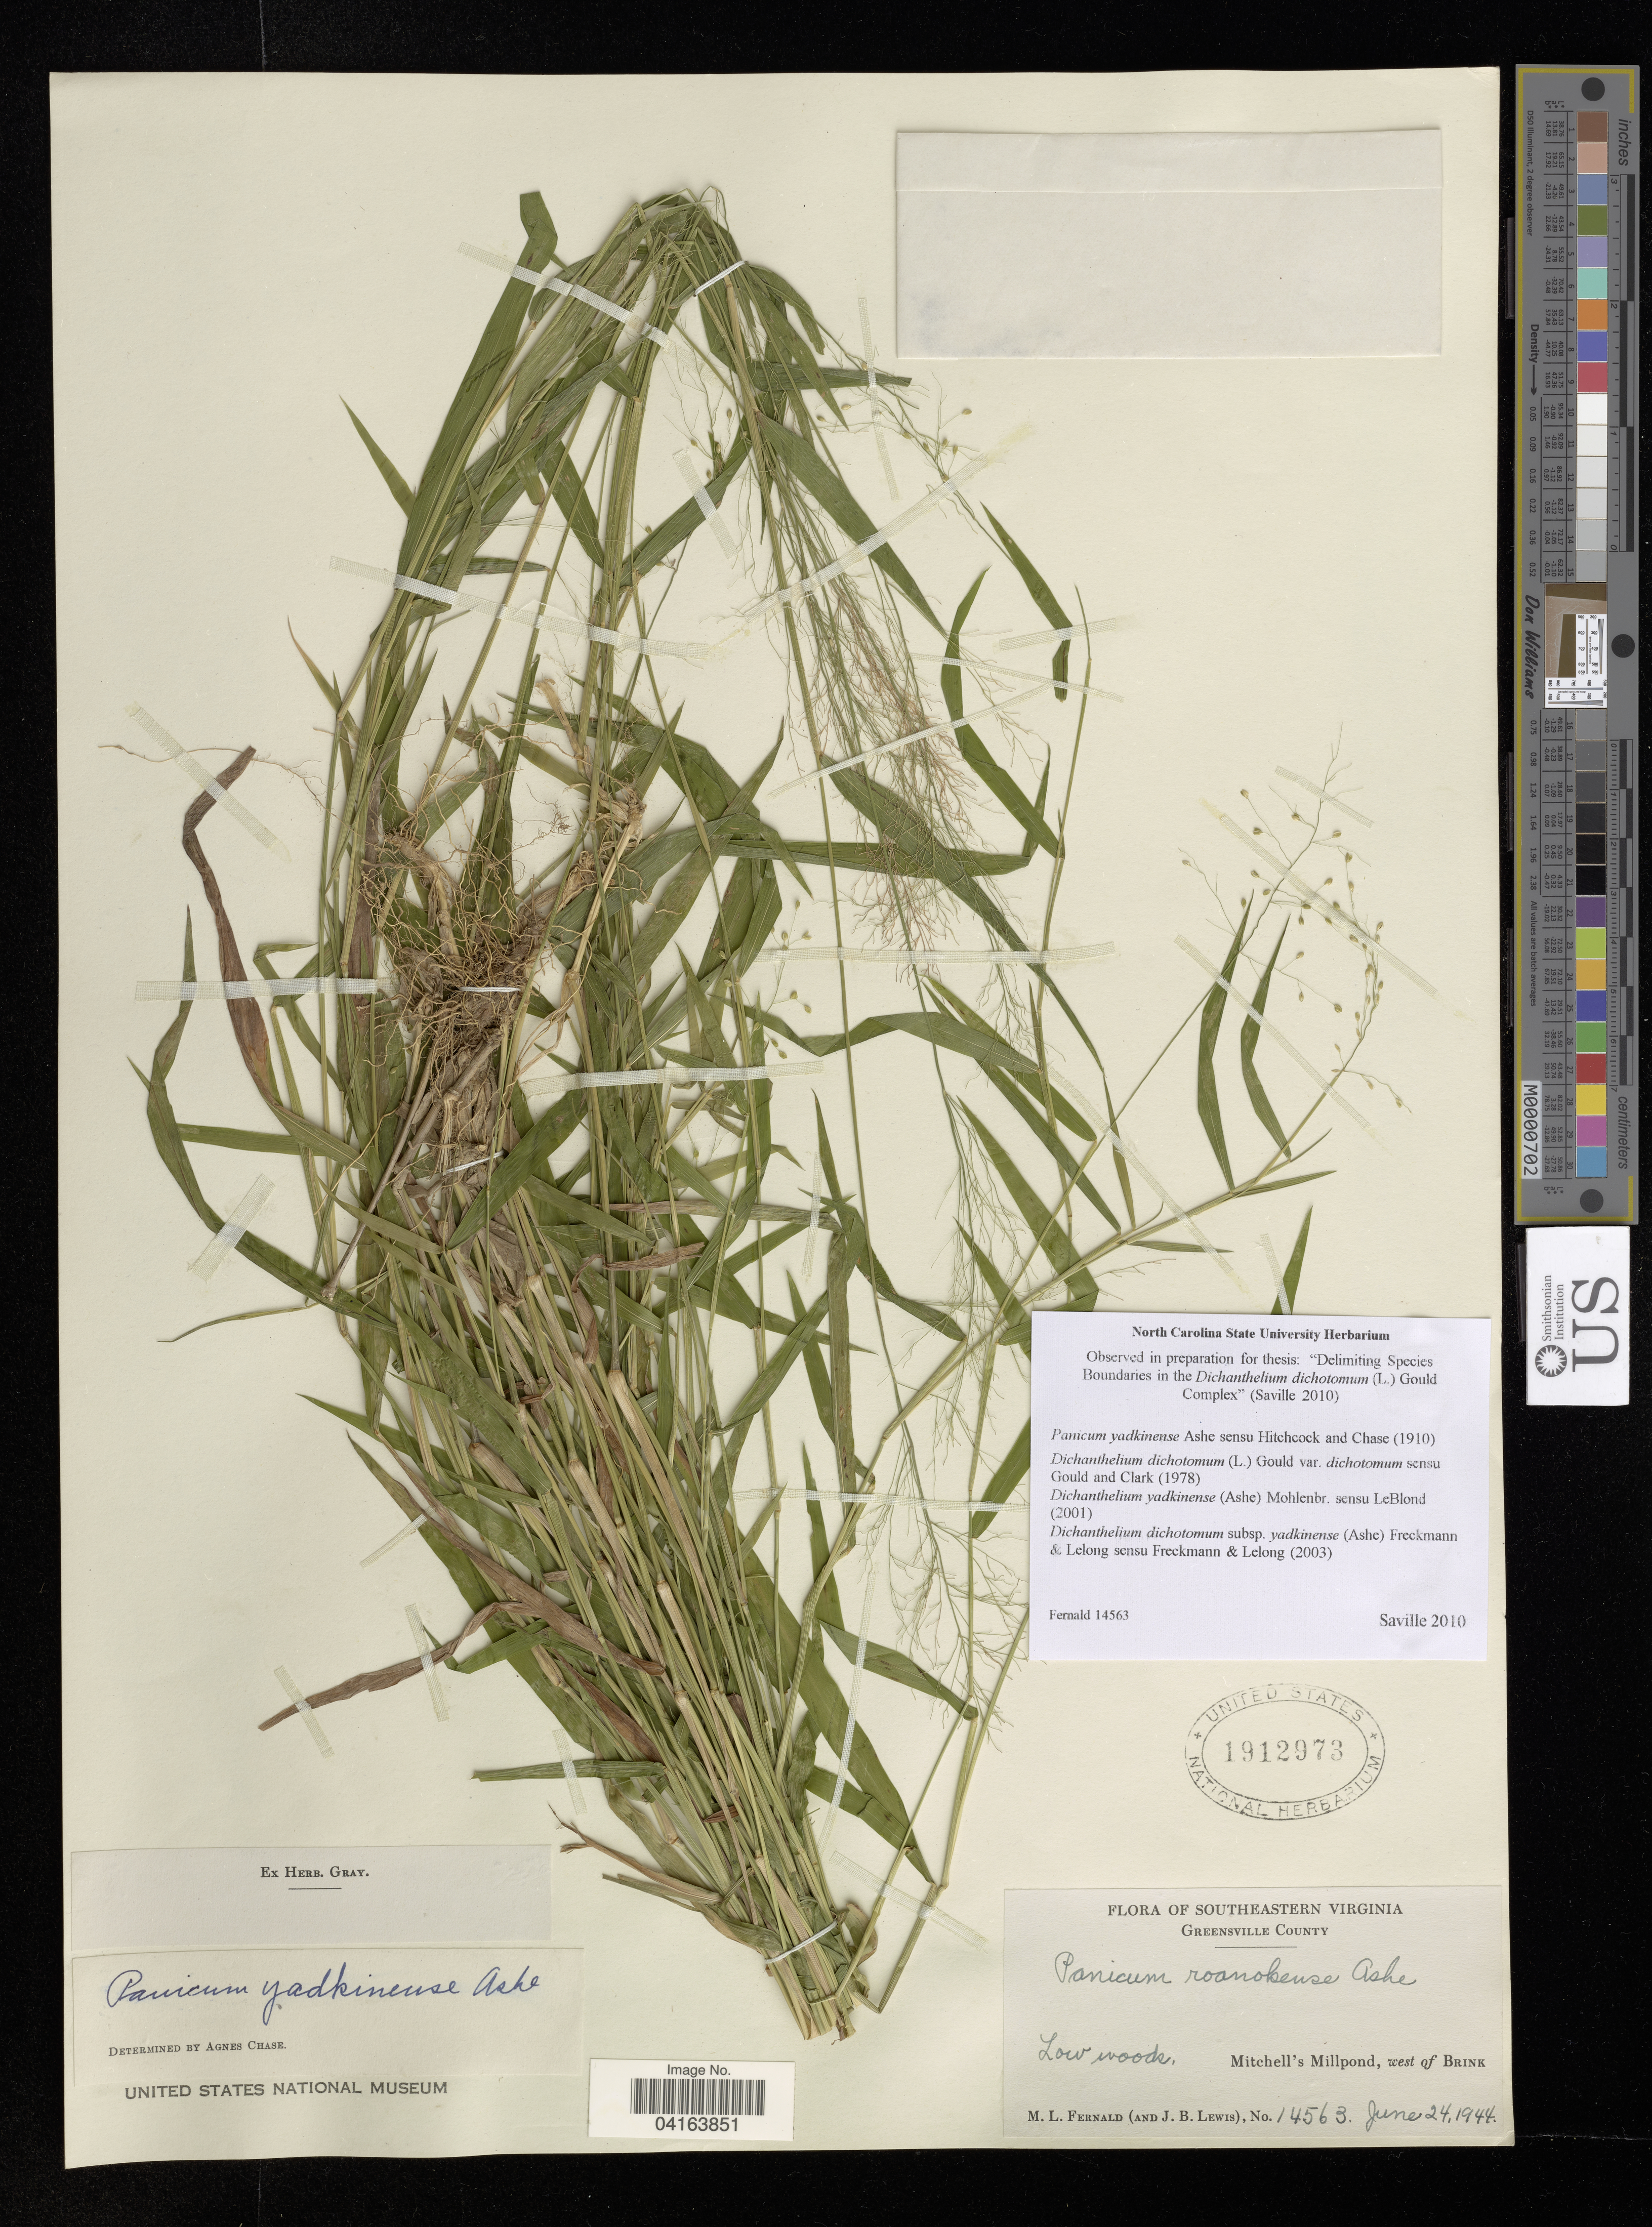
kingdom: Plantae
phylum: Tracheophyta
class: Liliopsida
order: Poales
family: Poaceae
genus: Dichanthelium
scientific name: Dichanthelium dichotomum subsp. yadkinense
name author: (Ashe) Freckmann & Lelong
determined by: Saville, A. C., (NCSC), North Carolina State University (UNITED STATES)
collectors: M. L. Fernald & J. B. Lewis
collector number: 14563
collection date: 1944-06-24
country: United States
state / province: Virginia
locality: Southeastern Virginia. Greensville County. Mitchell's Millpond, west of Brink.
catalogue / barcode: US 1912973